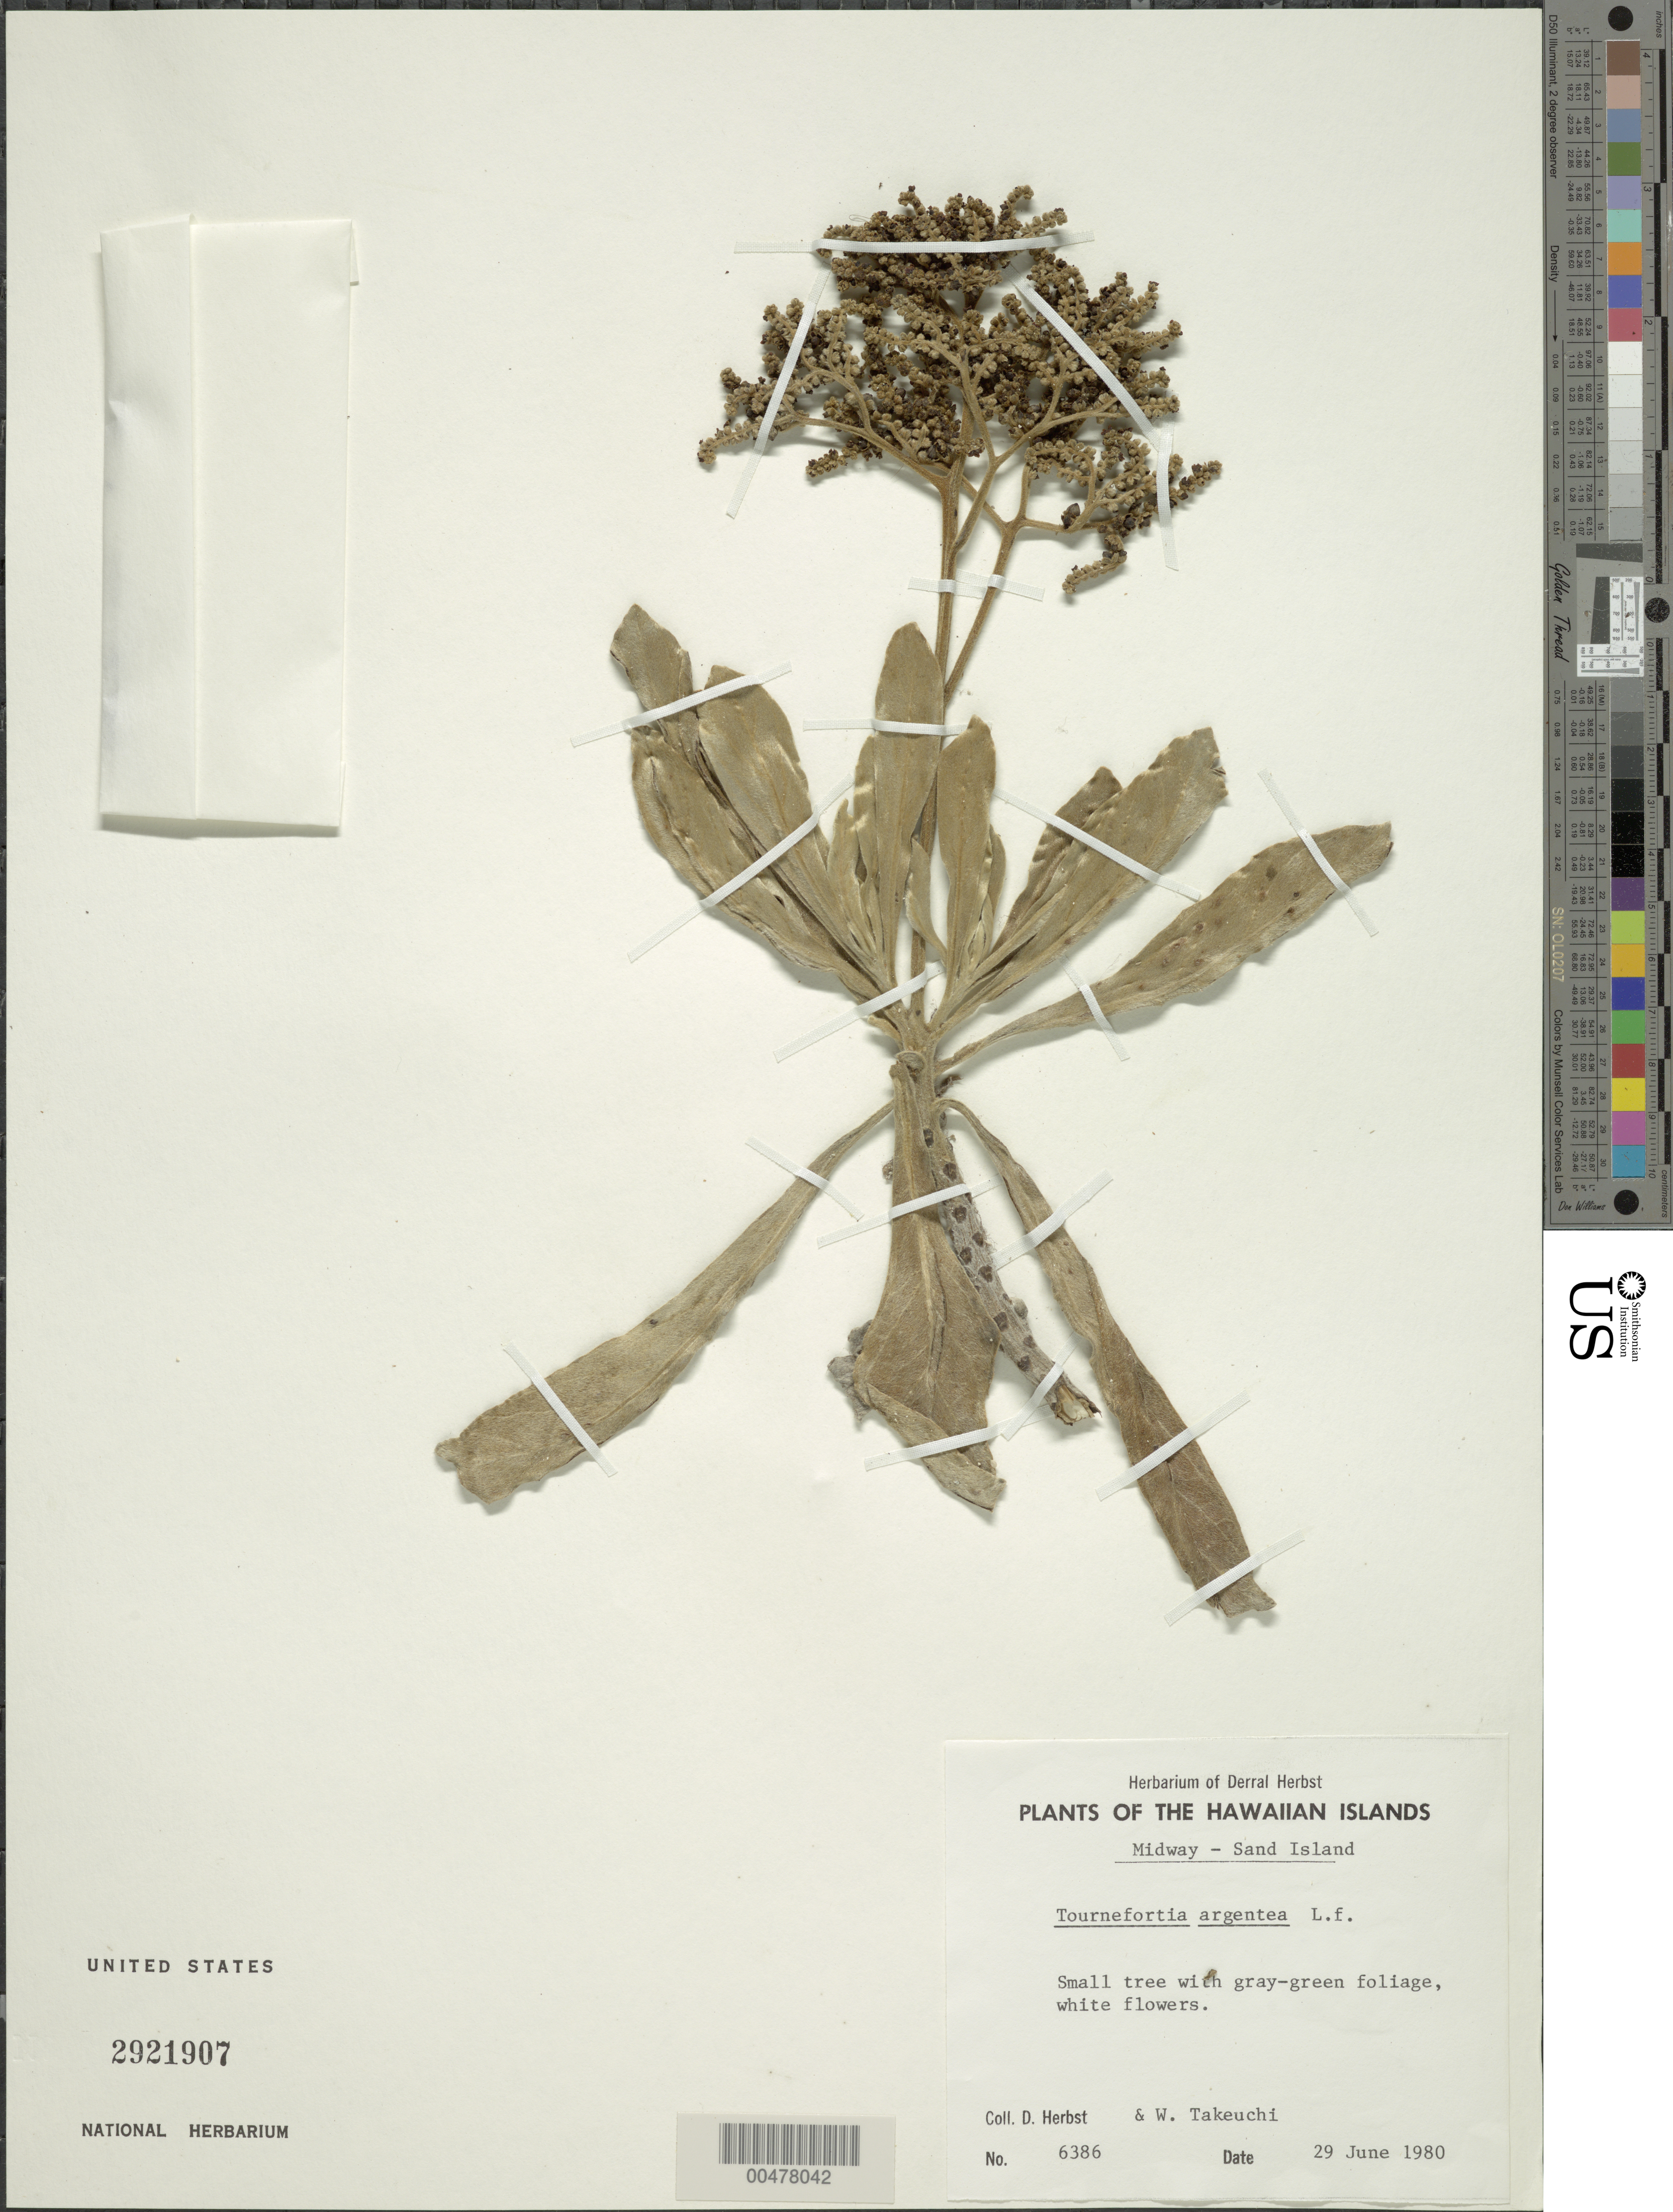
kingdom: Plantae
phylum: Tracheophyta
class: Magnoliopsida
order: Boraginales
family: Heliotropiaceae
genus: Heliotropium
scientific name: Heliotropium arboreum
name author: (Blanco) Mabberley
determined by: Wagner, W. L., (BOT), Smithsonian Institution - National Museum of Natural History (UNITED STATES)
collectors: D. R. Herbst & W. N. Takeuchi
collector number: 6386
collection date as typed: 29 Jun 1980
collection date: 1980-06-29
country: United States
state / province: Hawaii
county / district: Honolulu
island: Sand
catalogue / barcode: US 2921907